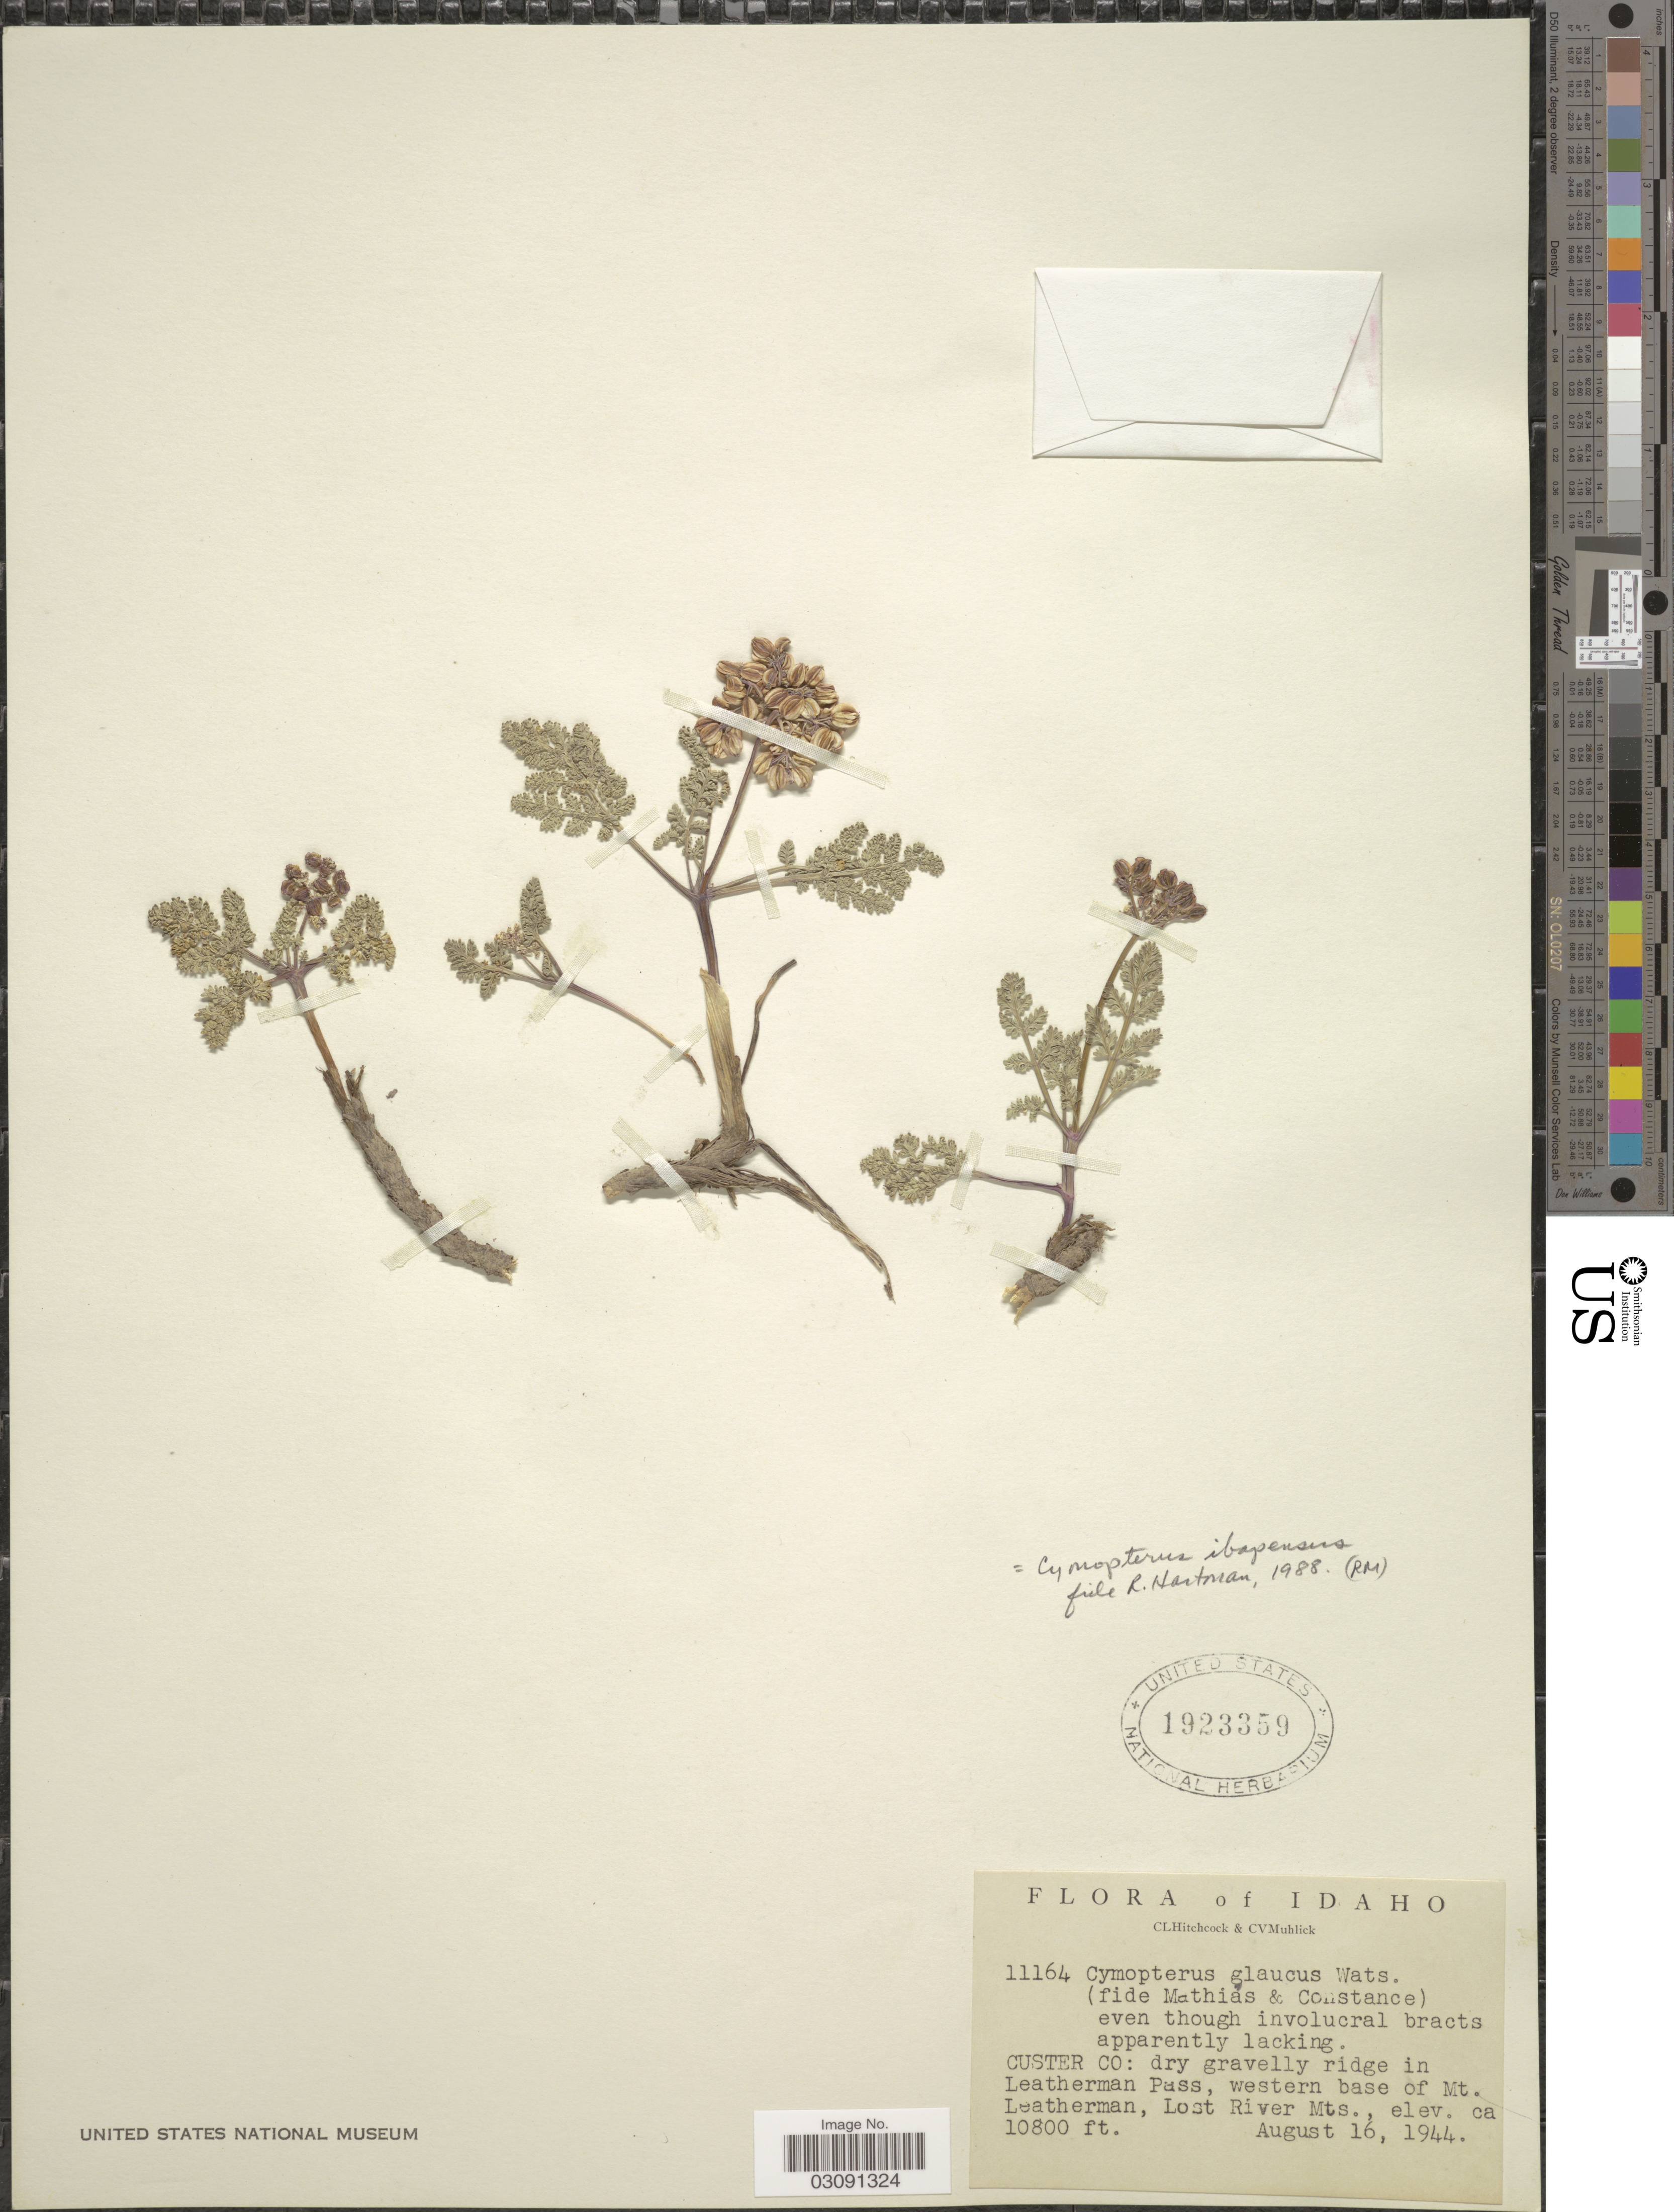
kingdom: Plantae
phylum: Tracheophyta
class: Magnoliopsida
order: Apiales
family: Apiaceae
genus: Cymopterus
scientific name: Cymopterus ibapensis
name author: M.E. Jones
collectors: C. L. Hitchcock & C. V. Muhlick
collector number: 11164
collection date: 1944-08-16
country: United States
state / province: Idaho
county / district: Custer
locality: dry gravelly ridge in Leatherman Pass, western base of Mt. Leatherman, Lost River Mts.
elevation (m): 3292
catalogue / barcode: US 1923359